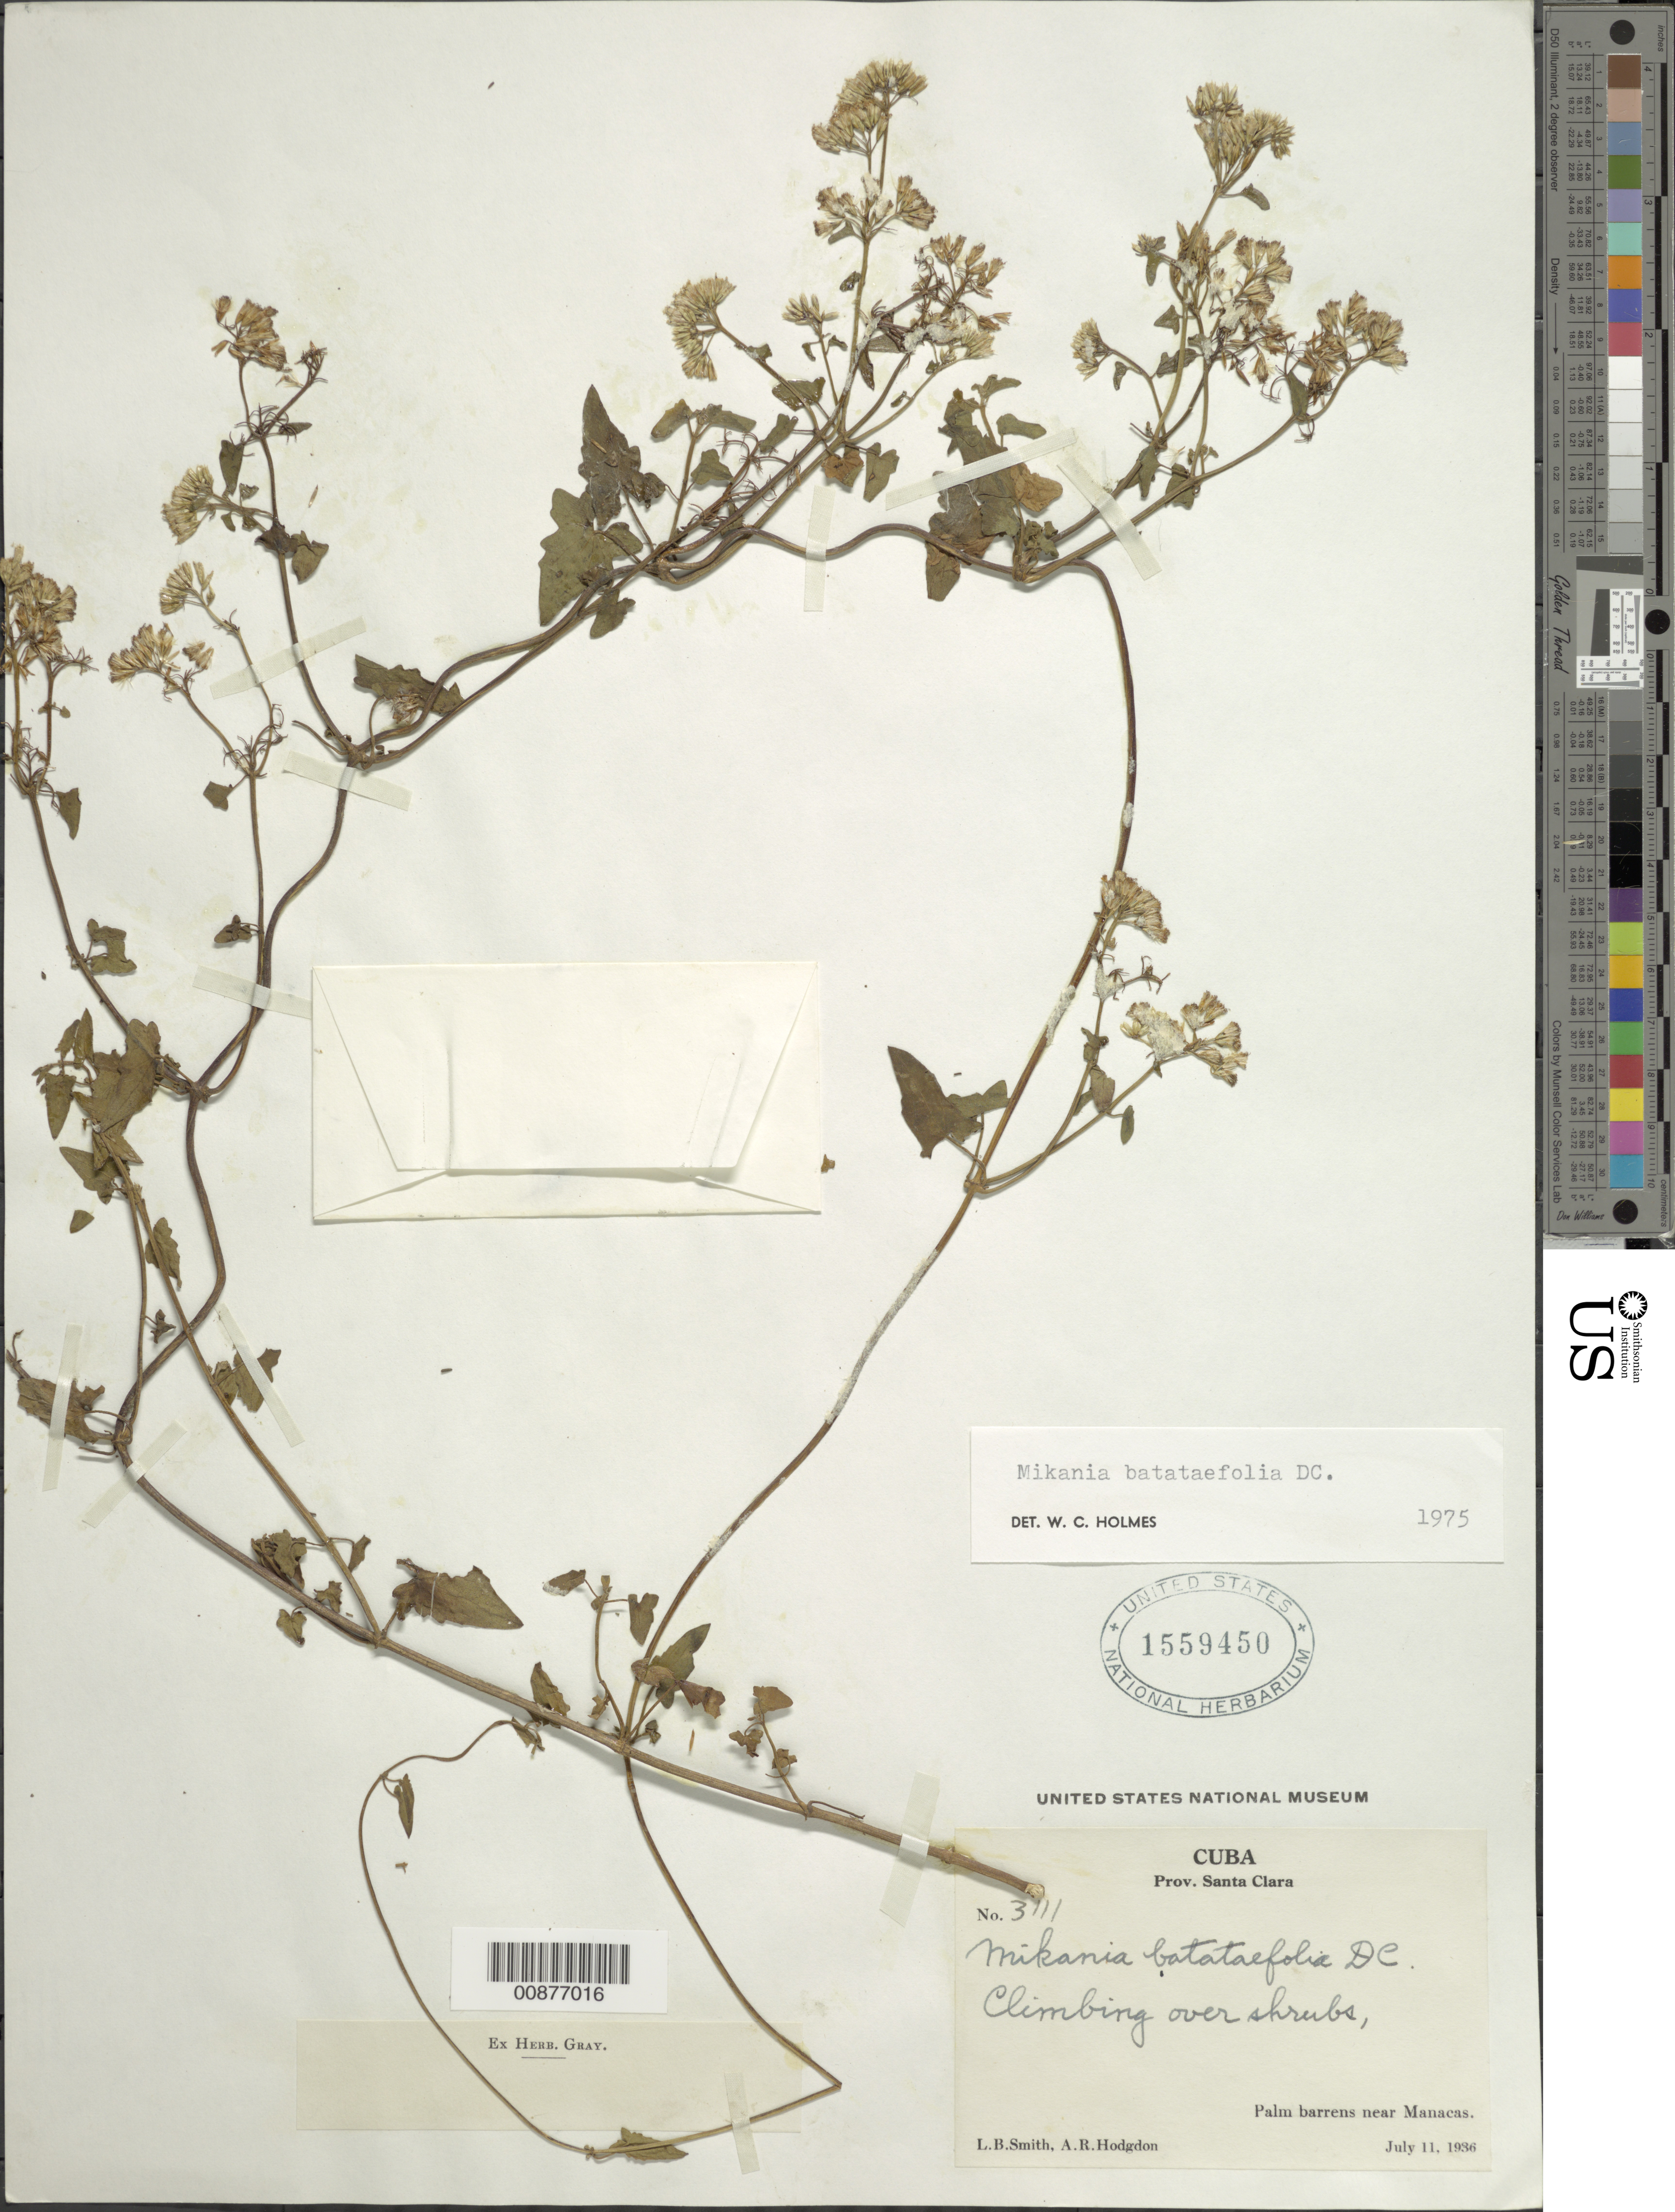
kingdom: Plantae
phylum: Tracheophyta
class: Magnoliopsida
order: Asterales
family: Asteraceae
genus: Mikania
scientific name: Mikania batataefolia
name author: DC.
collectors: L. Smith & A. R. Hodgdon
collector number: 311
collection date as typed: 11 Jul 1936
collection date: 1936-07-11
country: Cuba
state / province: Las Villas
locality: Palm barrens near Nancas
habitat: Palm barrens, climbing over shrubs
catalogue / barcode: US 1559450